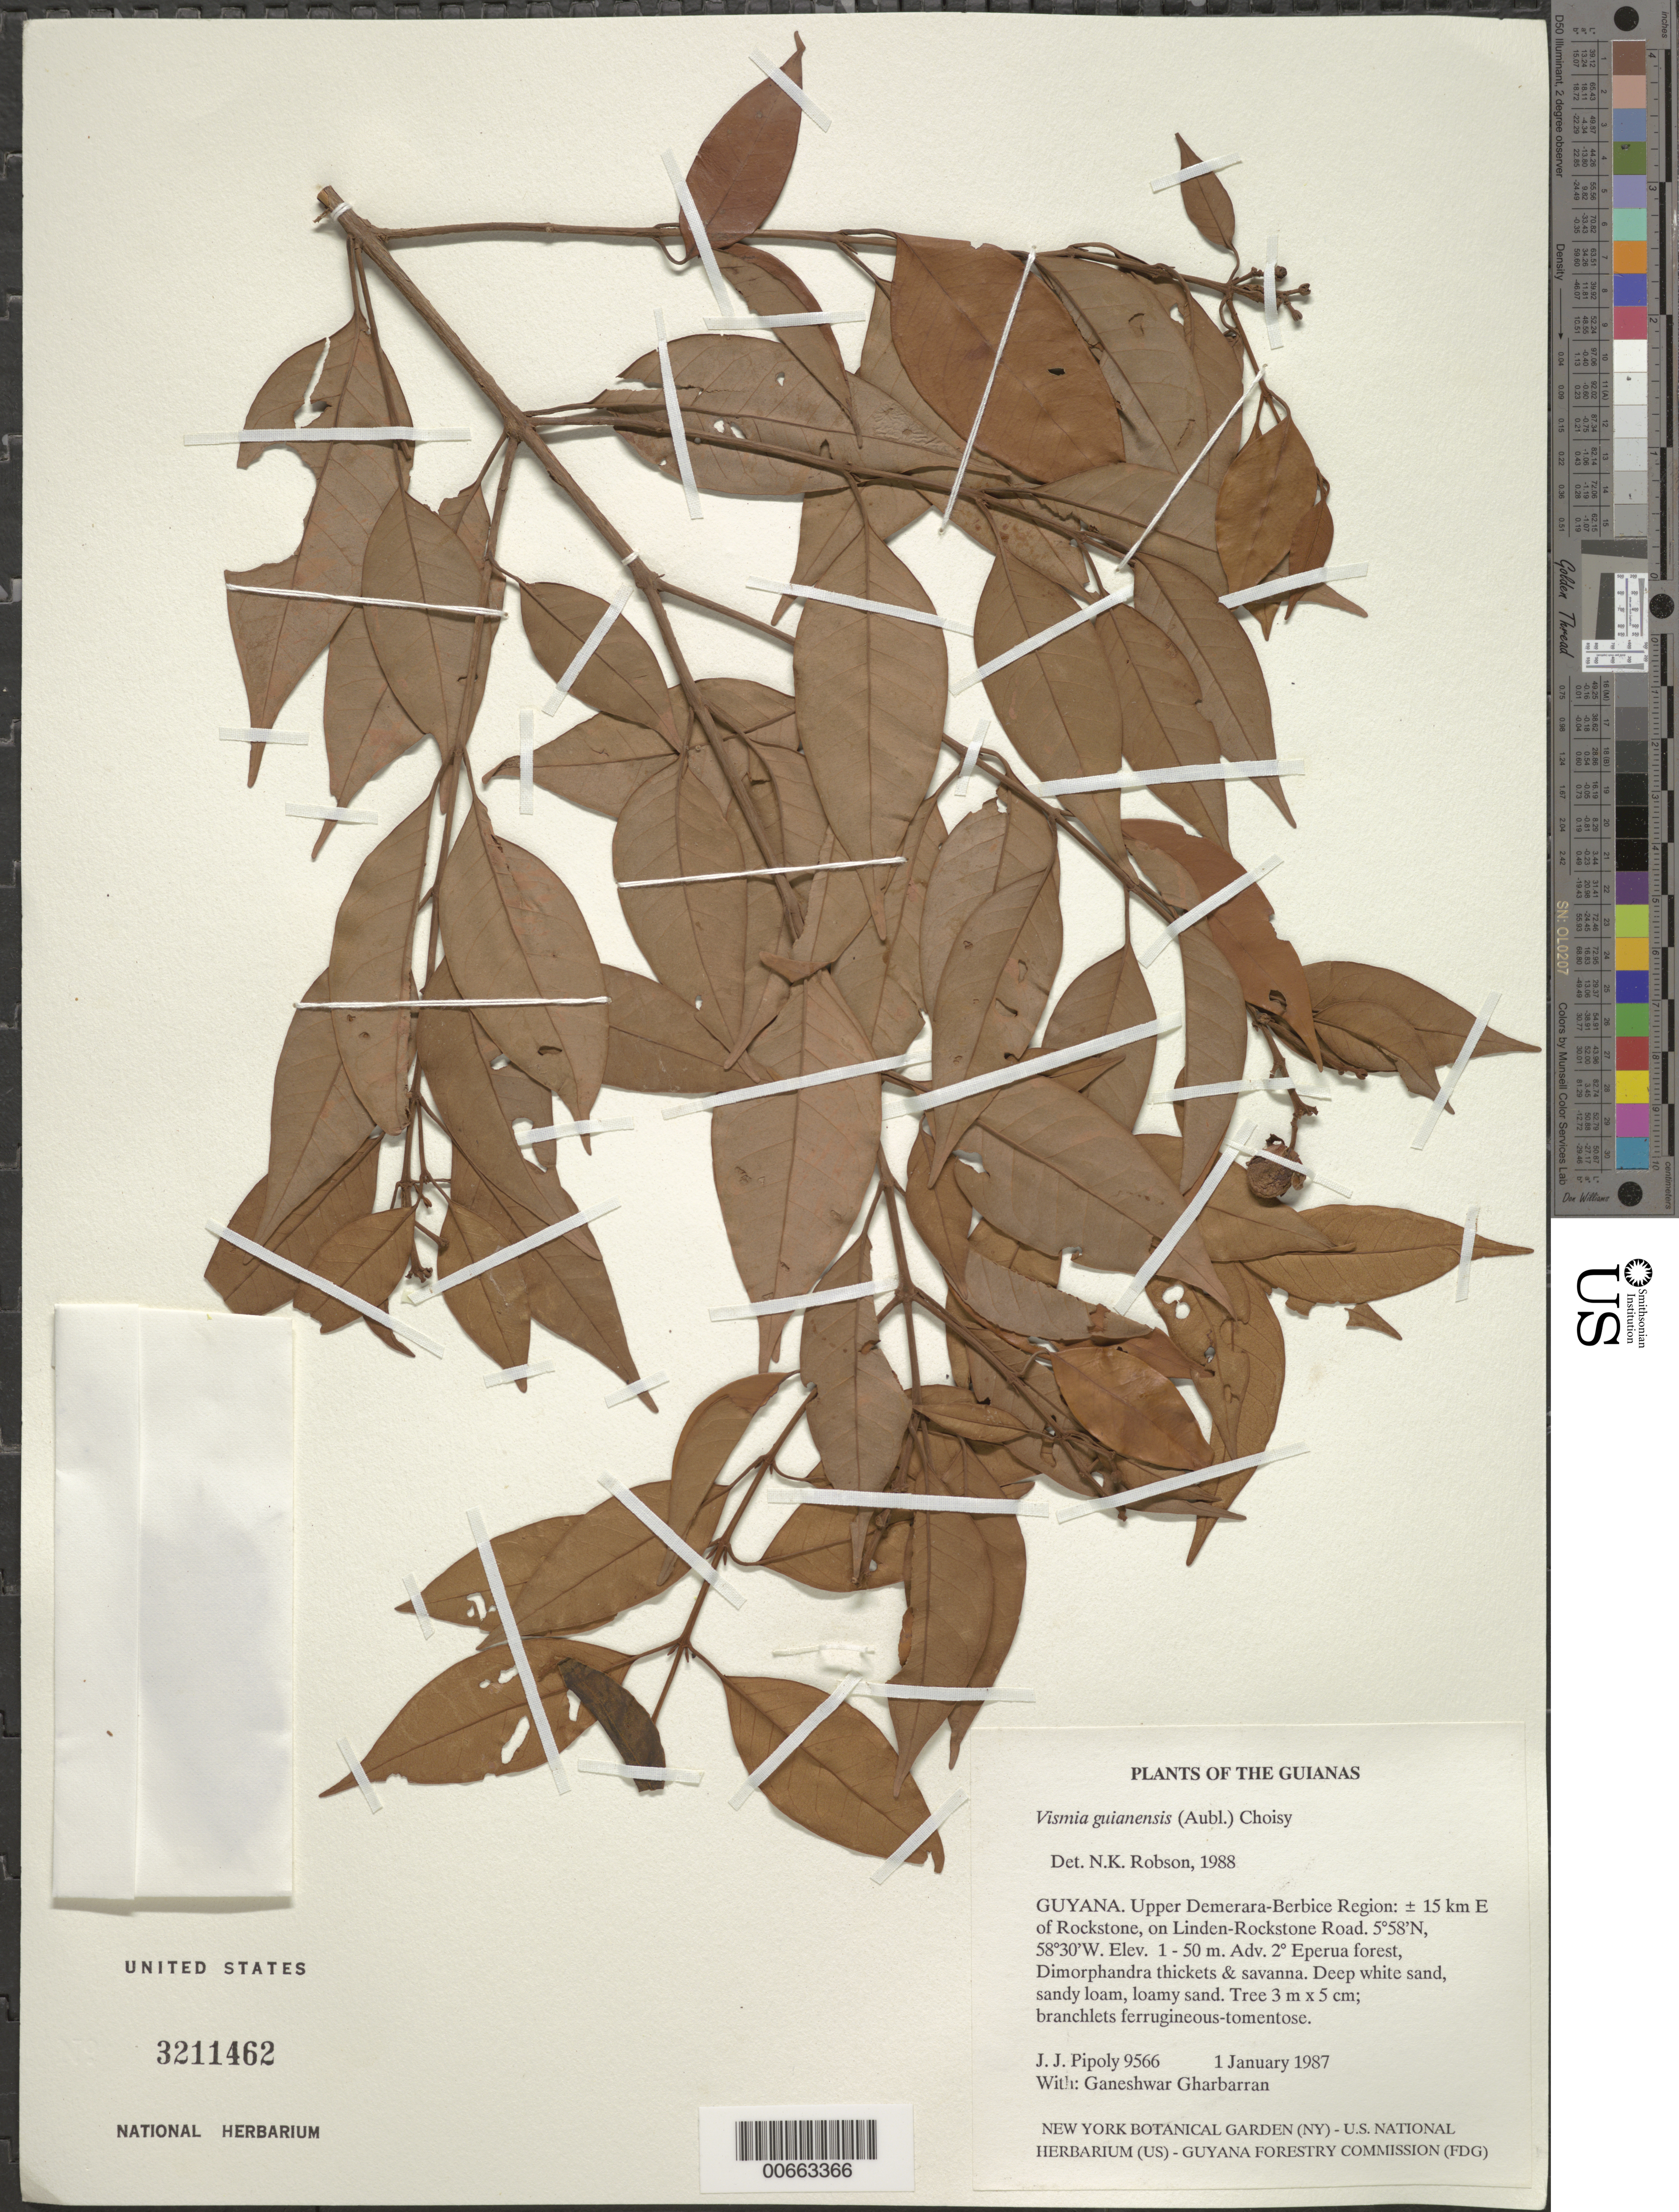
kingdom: Plantae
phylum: Tracheophyta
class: Magnoliopsida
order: Malpighiales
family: Hypericaceae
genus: Vismia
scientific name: Vismia guianensis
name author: (Aubl.) Pers.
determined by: Robson, Norman K. B.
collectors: J. J. Pipoly & G. Gharbarran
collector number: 9566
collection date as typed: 11 January 1987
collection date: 1987-01-11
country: Guyana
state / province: U. Demerara-Berbice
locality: ±15 km E of Rockstone, on Linden-Rockstone Road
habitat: Adv. secondary Eperua forest, Dimorphandra thickets & savanna. Deep white sand, sandy loam, loamy sand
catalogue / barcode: US 3211462